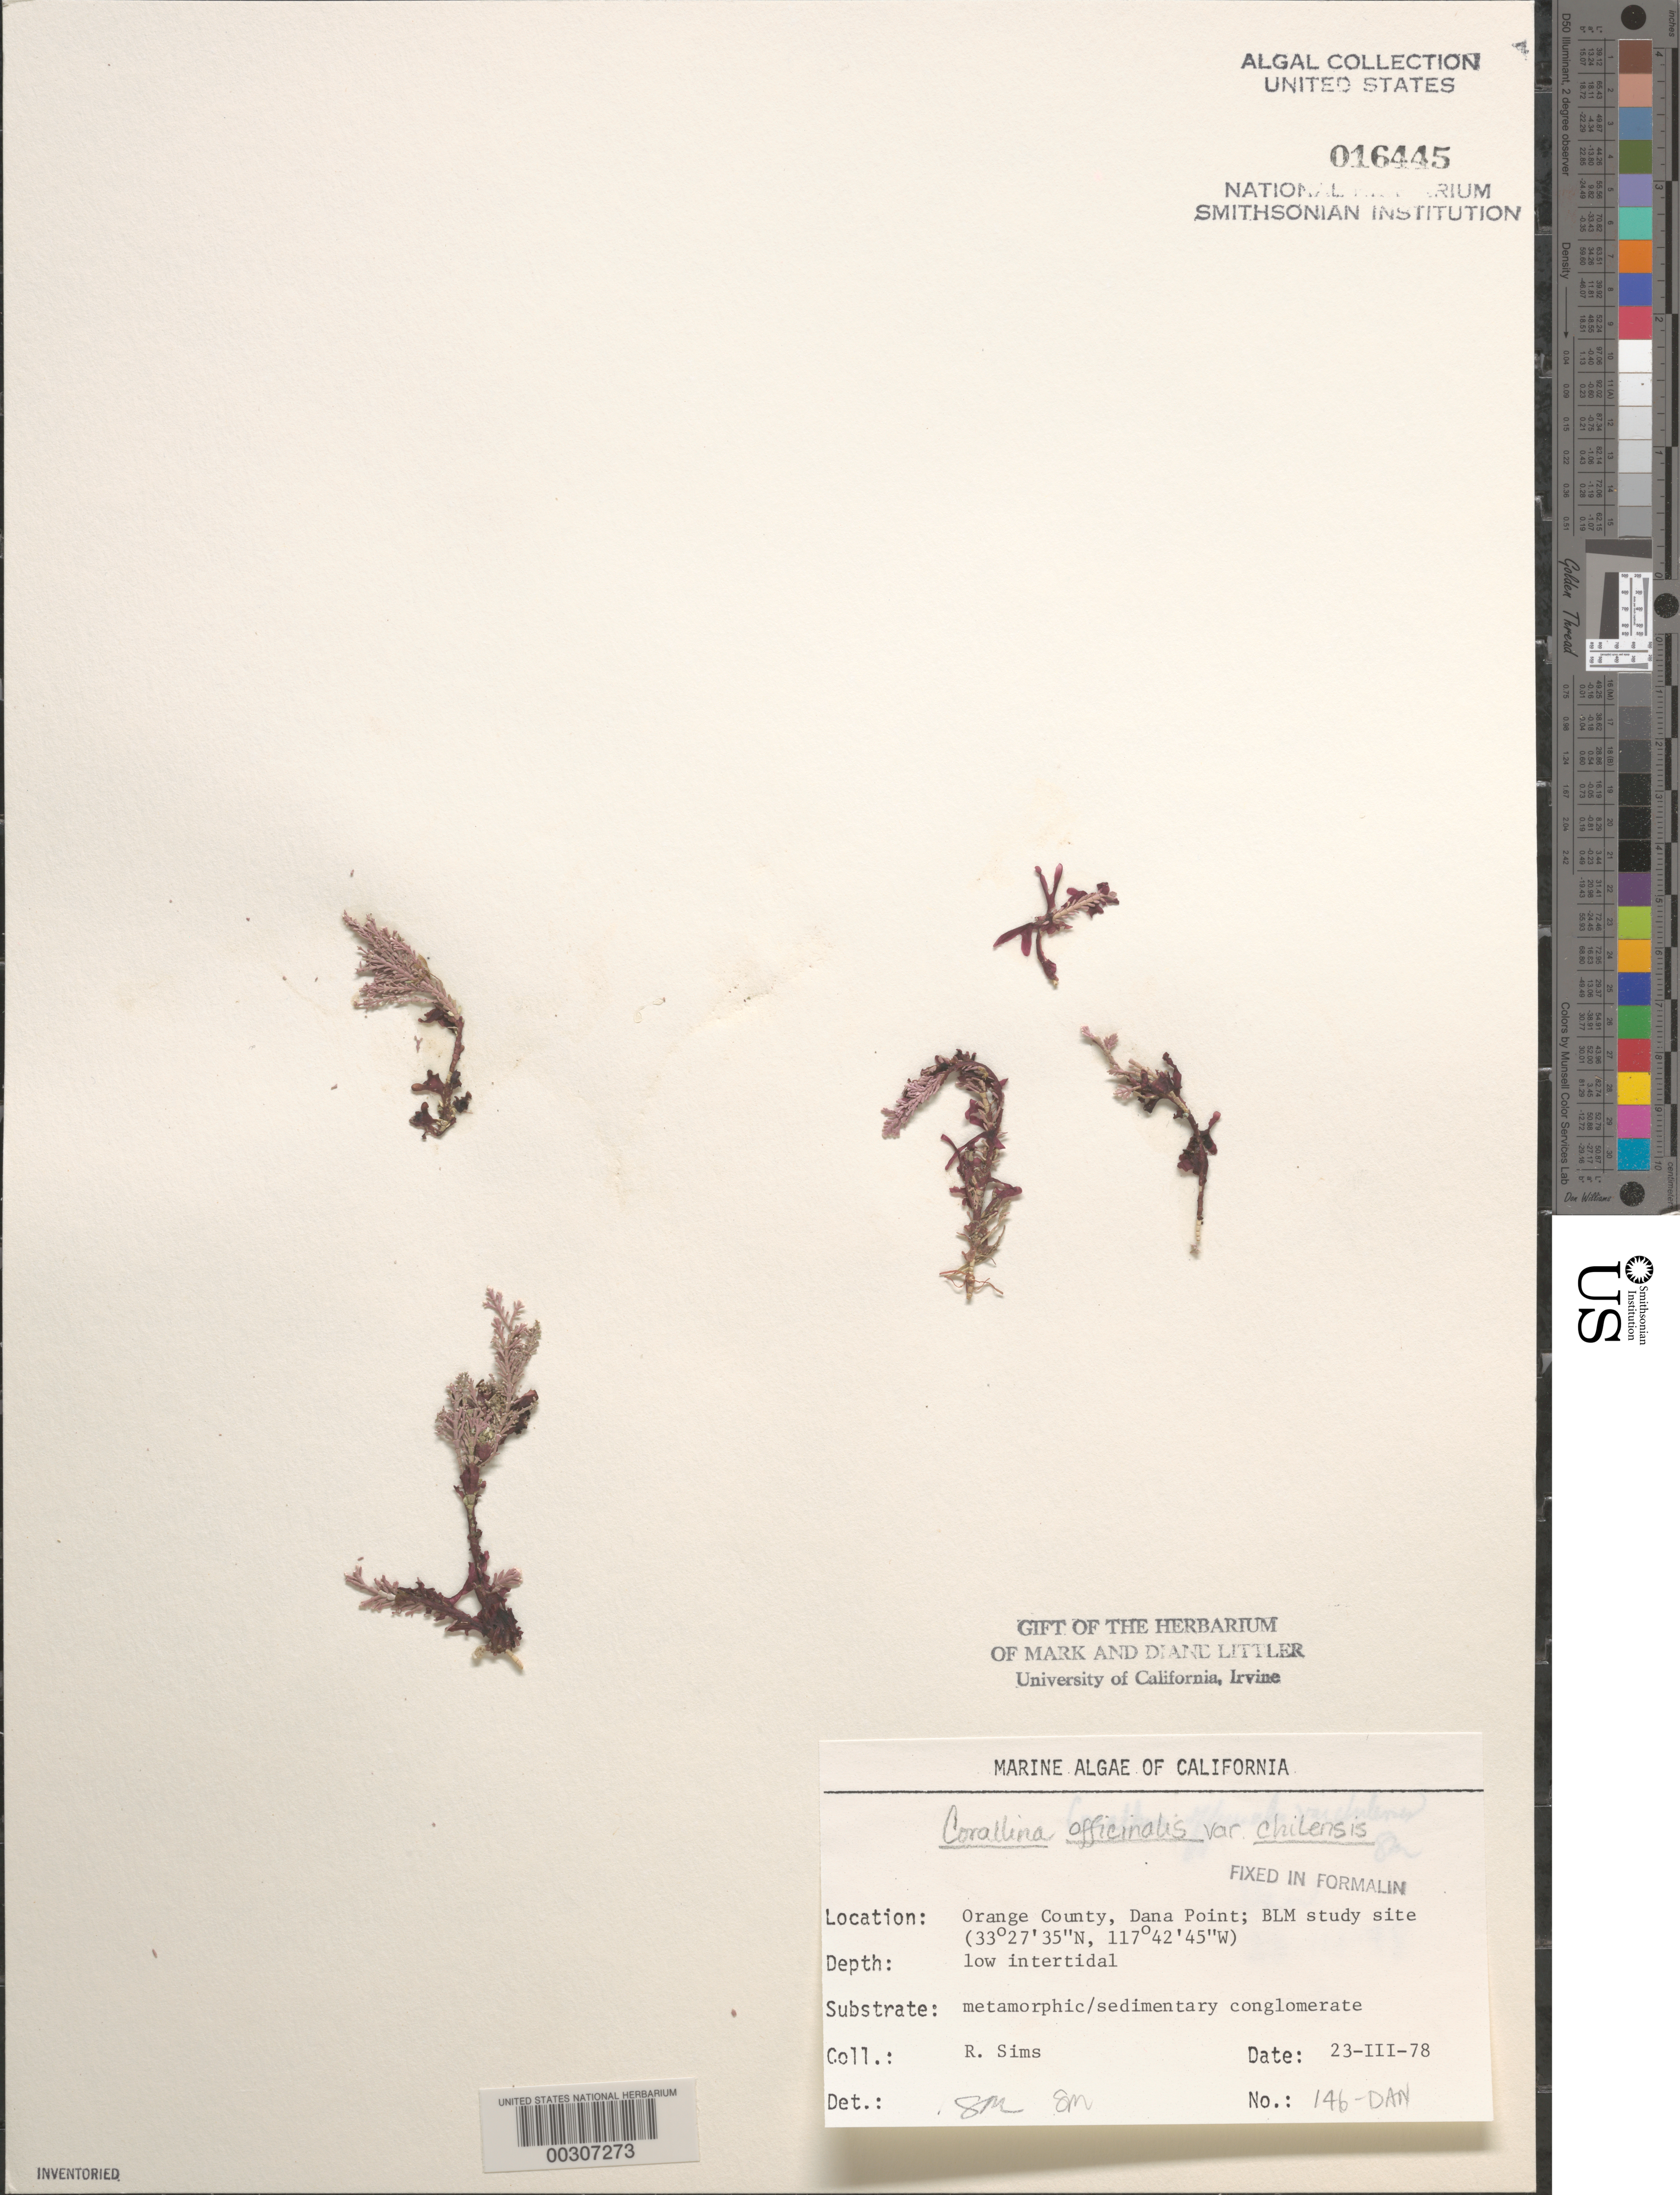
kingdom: Plantae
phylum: Rhodophyta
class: Florideophyceae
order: Corallinales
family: Corallinaceae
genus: Corallina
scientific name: Corallina officinalis var. chilensis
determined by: Murray, S. N.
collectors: R. H. Sims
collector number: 146-dan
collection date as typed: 23 Mar 1978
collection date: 1978-03-23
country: United States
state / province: California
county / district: Orange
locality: Dana Point, 1 km north of marina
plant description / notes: BLM-SOCALBIGHT Rocky Intertidal Survey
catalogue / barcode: US 16445